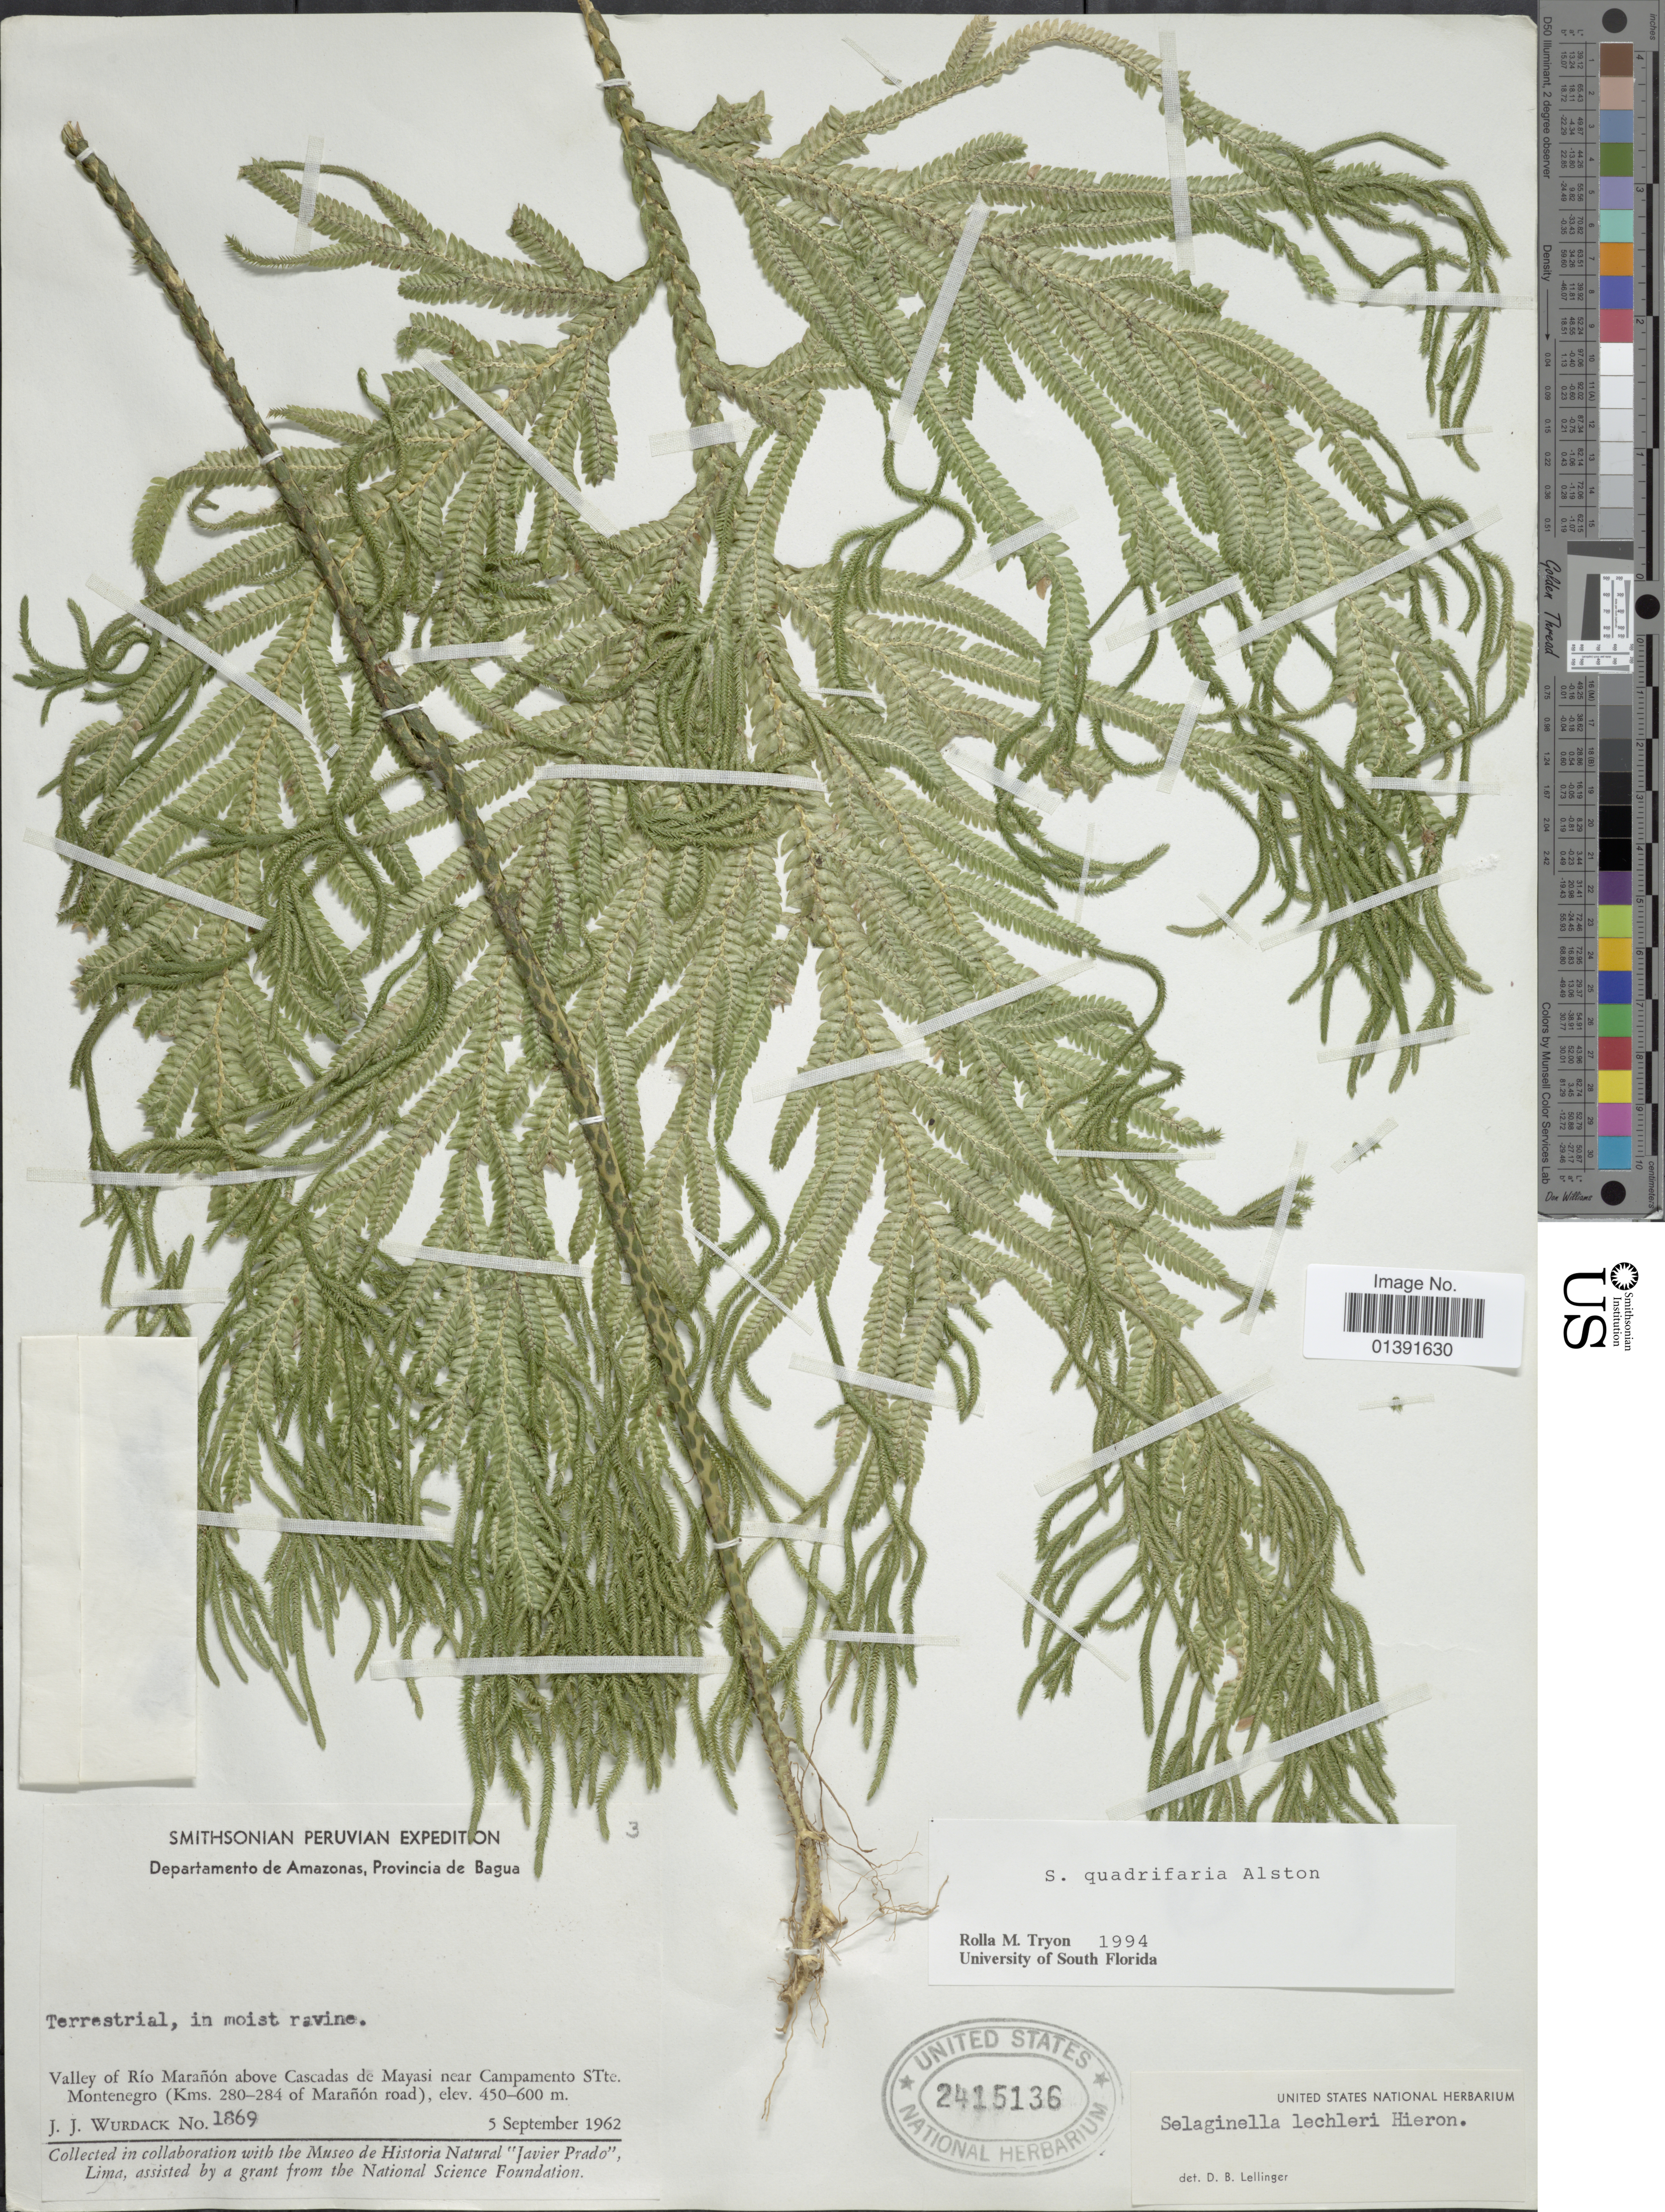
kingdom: Plantae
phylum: Tracheophyta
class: Lycopodiopsida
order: Selaginellales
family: Selaginellaceae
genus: Selaginella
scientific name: Selaginella quadrifaria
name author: M.M. Alston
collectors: J. J. Wurdack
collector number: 1869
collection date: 1962-09-05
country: Peru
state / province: Amazonas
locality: Provincia de Bagua, Valley of Rio Marañon above Cascadas de Mayasi near Campamento STte. Montenegro (Kms. 280-284 Marañon road)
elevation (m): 450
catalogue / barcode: US 2415136